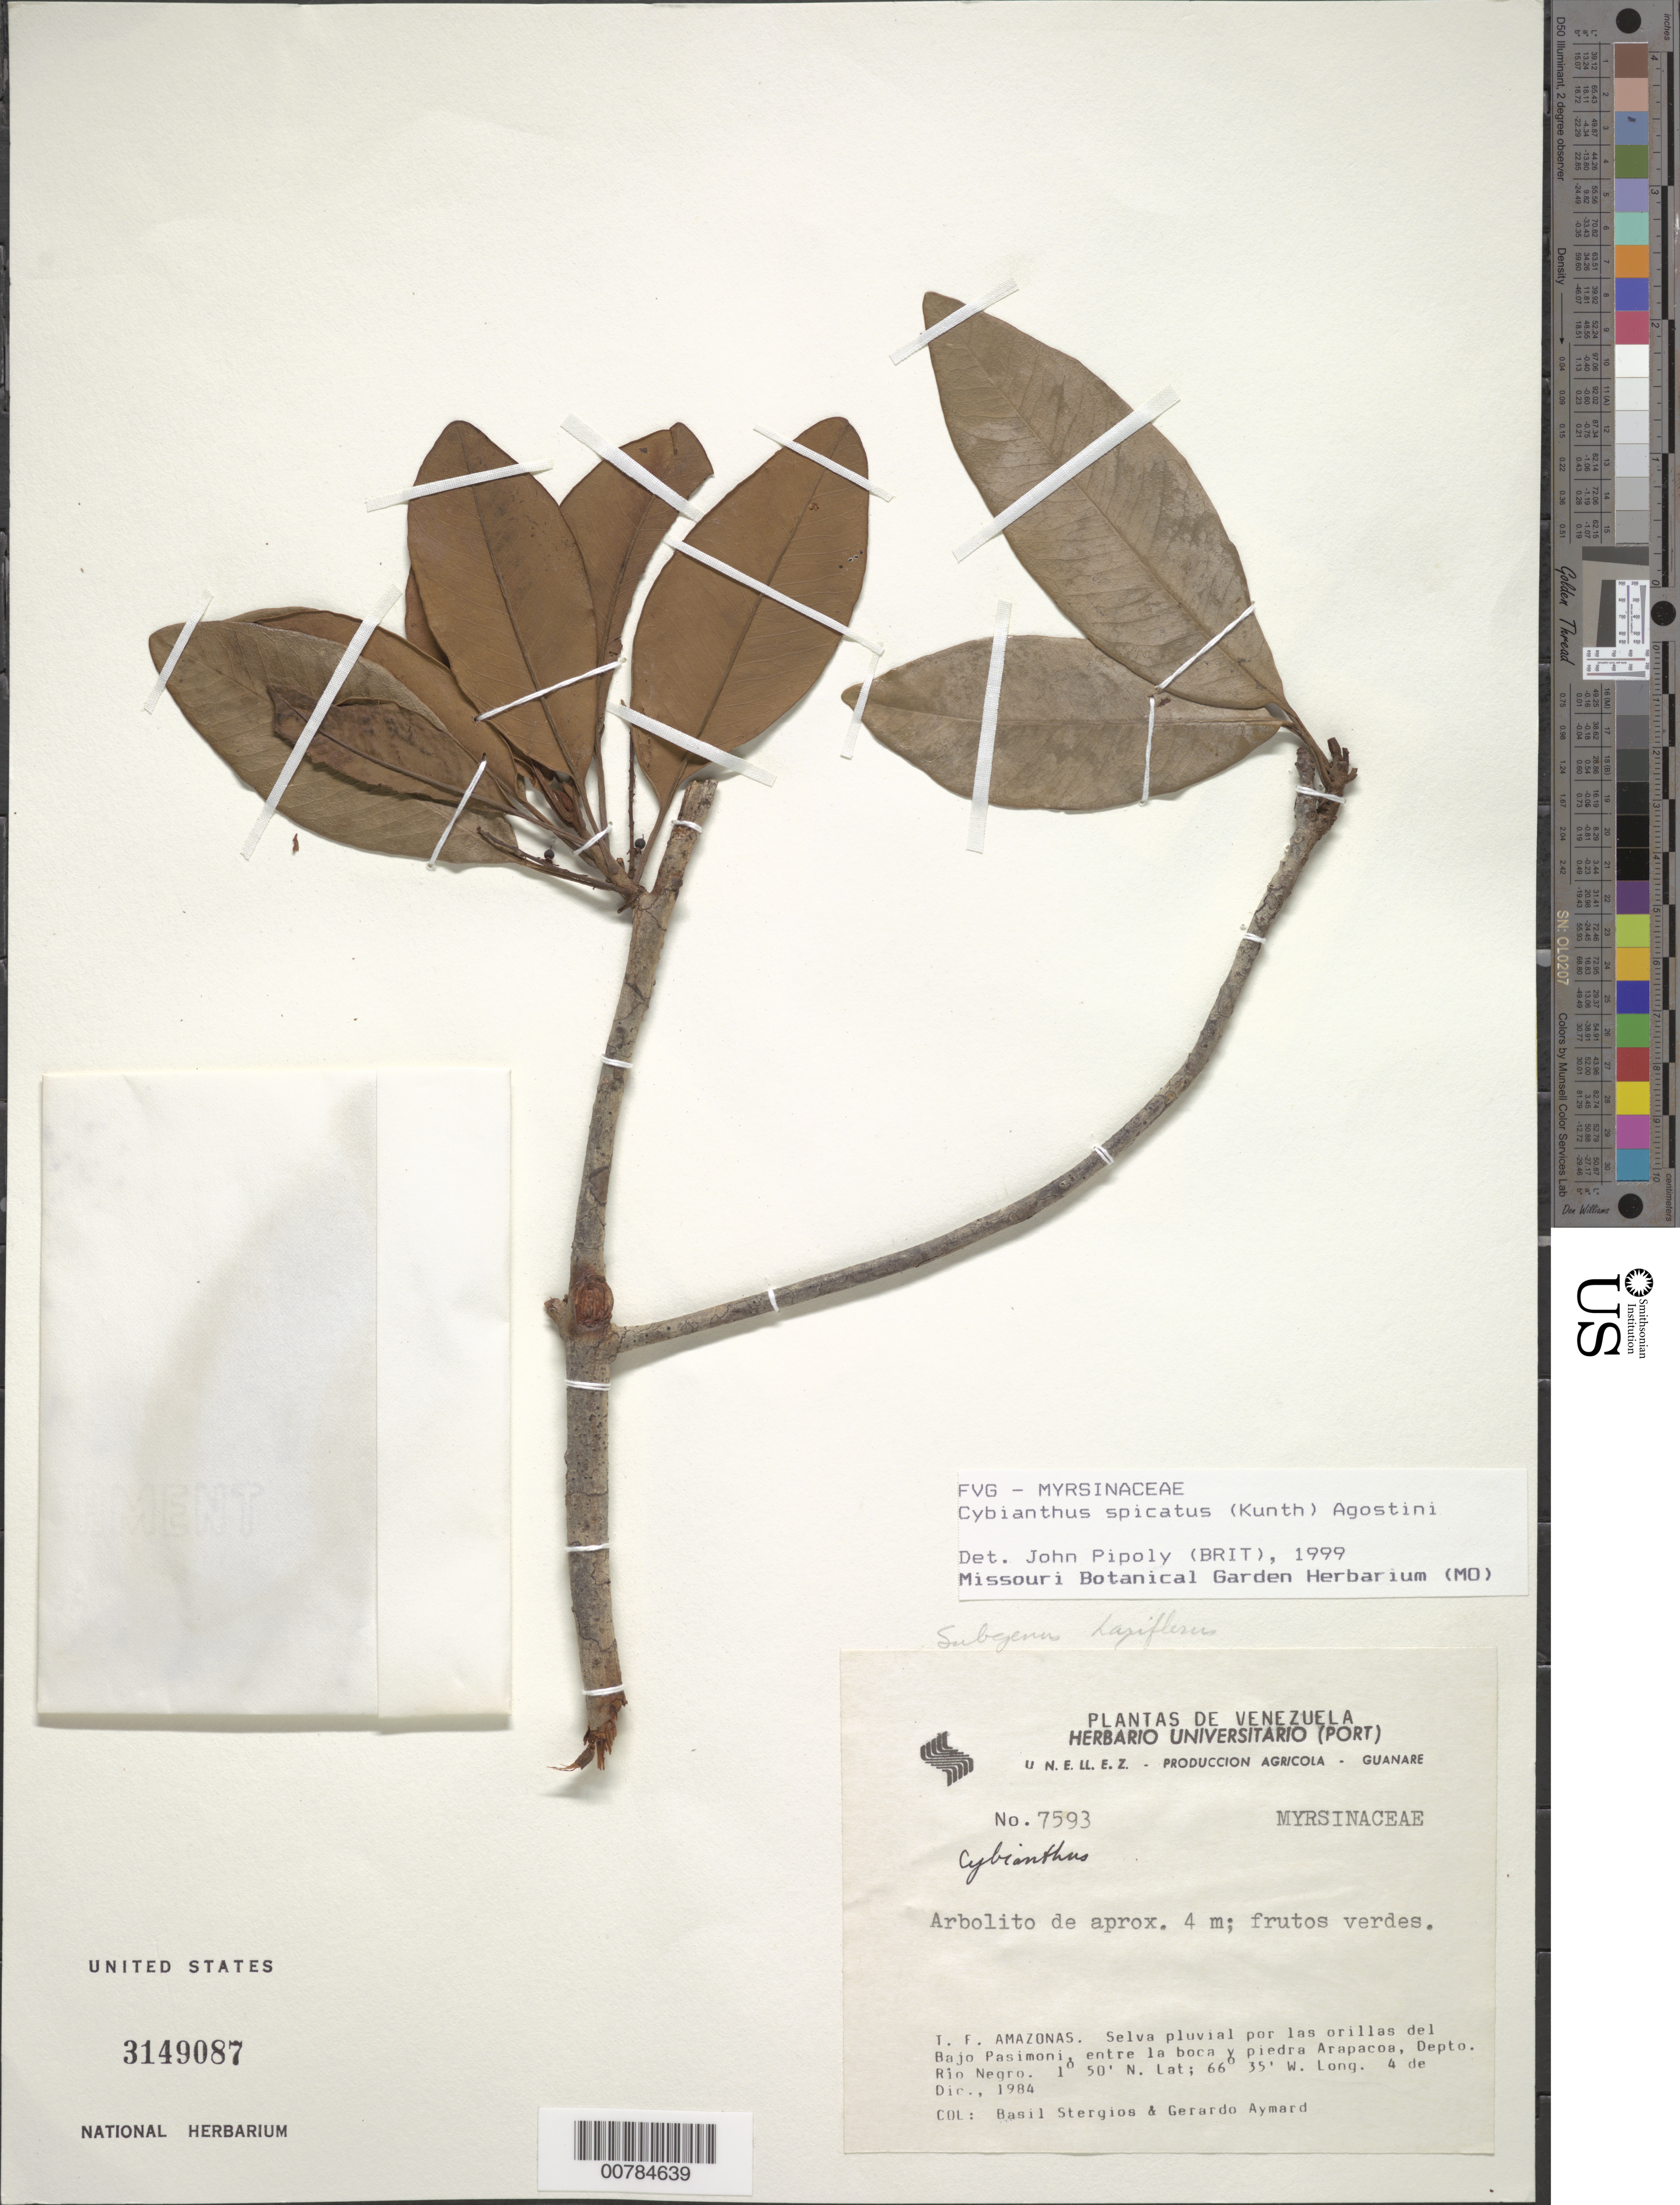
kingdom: Plantae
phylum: Tracheophyta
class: Magnoliopsida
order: Ericales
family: Primulaceae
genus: Cybianthus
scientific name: Cybianthus spicatus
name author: (Kunth) G. Agostini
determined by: Pipoly, J. J., III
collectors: B. G. Stergios & G. A. Aymard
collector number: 7593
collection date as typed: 4-Dec-84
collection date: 1984-12-04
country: Venezuela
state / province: Amazonas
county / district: Río Negro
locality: Bajo Pasimoni, entre la boca y piedra Arapacoa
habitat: Selva pluvial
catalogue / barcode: US 3149087